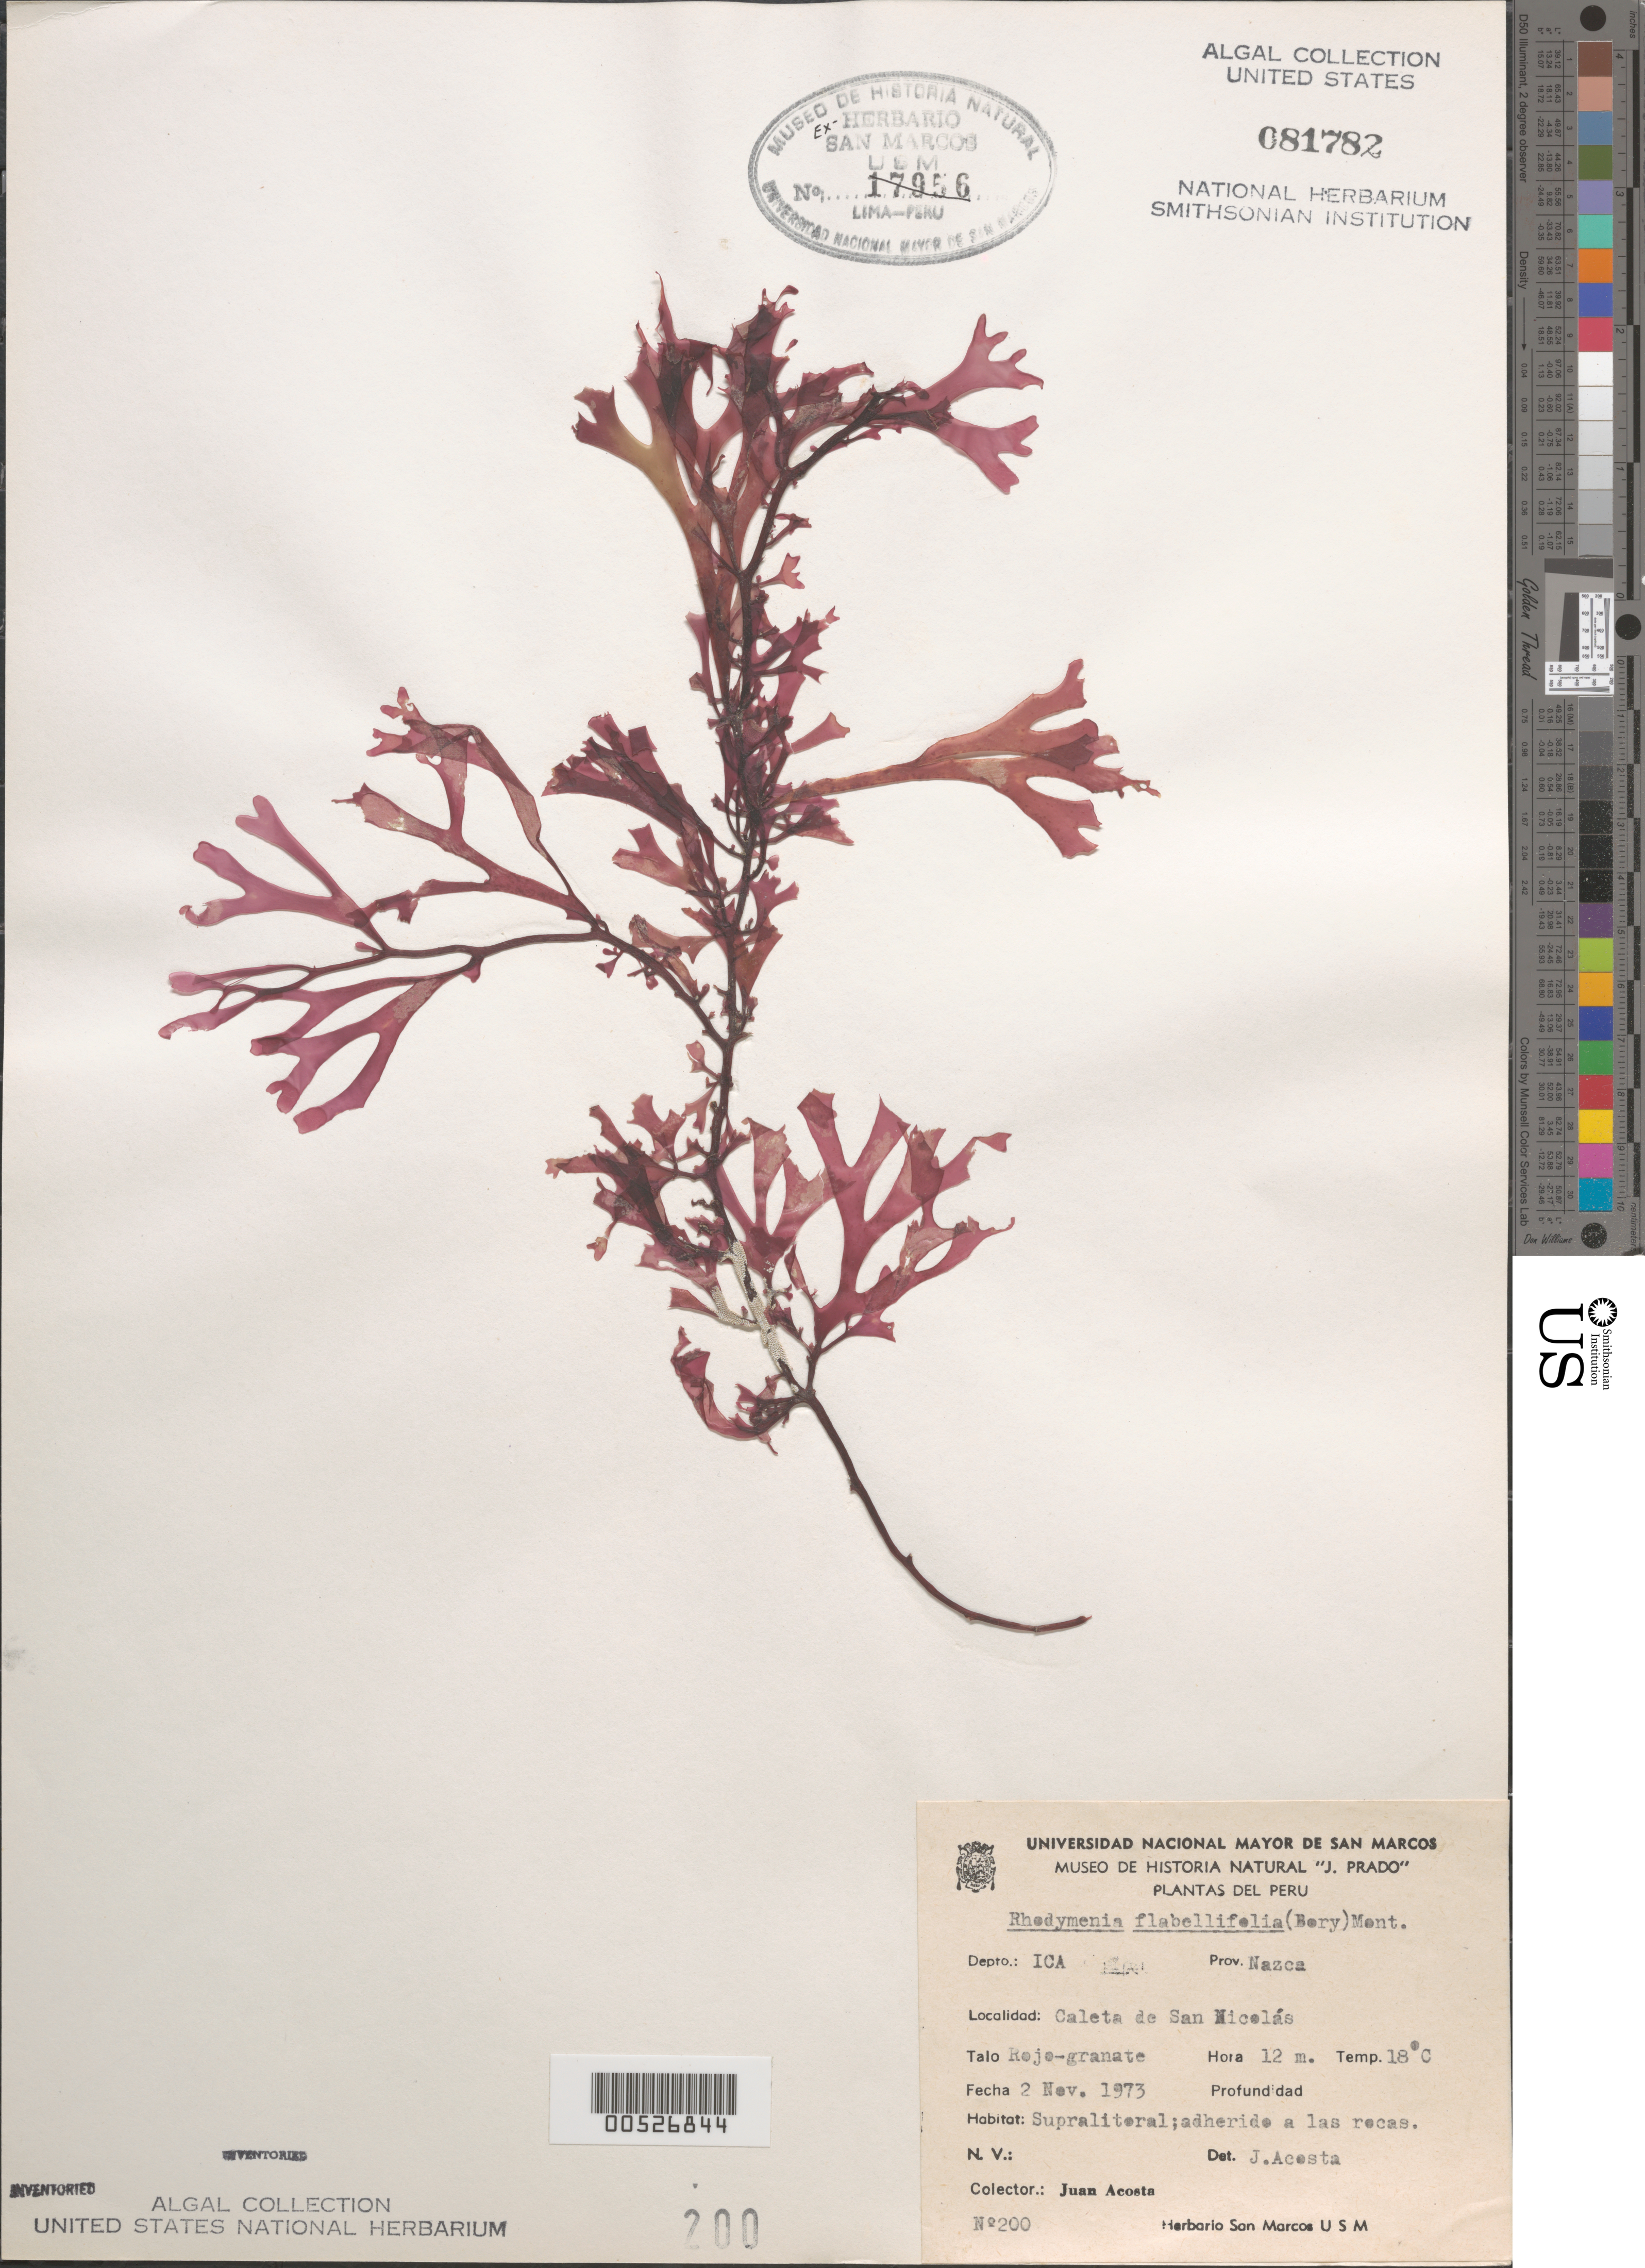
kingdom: Plantae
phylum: Rhodophyta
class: Florideophyceae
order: Rhodymeniales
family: Rhodymeniaceae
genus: Rhodymenia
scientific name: Rhodymenia flabellifolia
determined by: Acosta, J.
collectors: J. Acosta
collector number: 200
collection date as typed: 02 Nov 1973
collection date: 1973-11-02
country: Peru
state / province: Ica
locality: Caleta de san nicolas, nazca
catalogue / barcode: US 81782